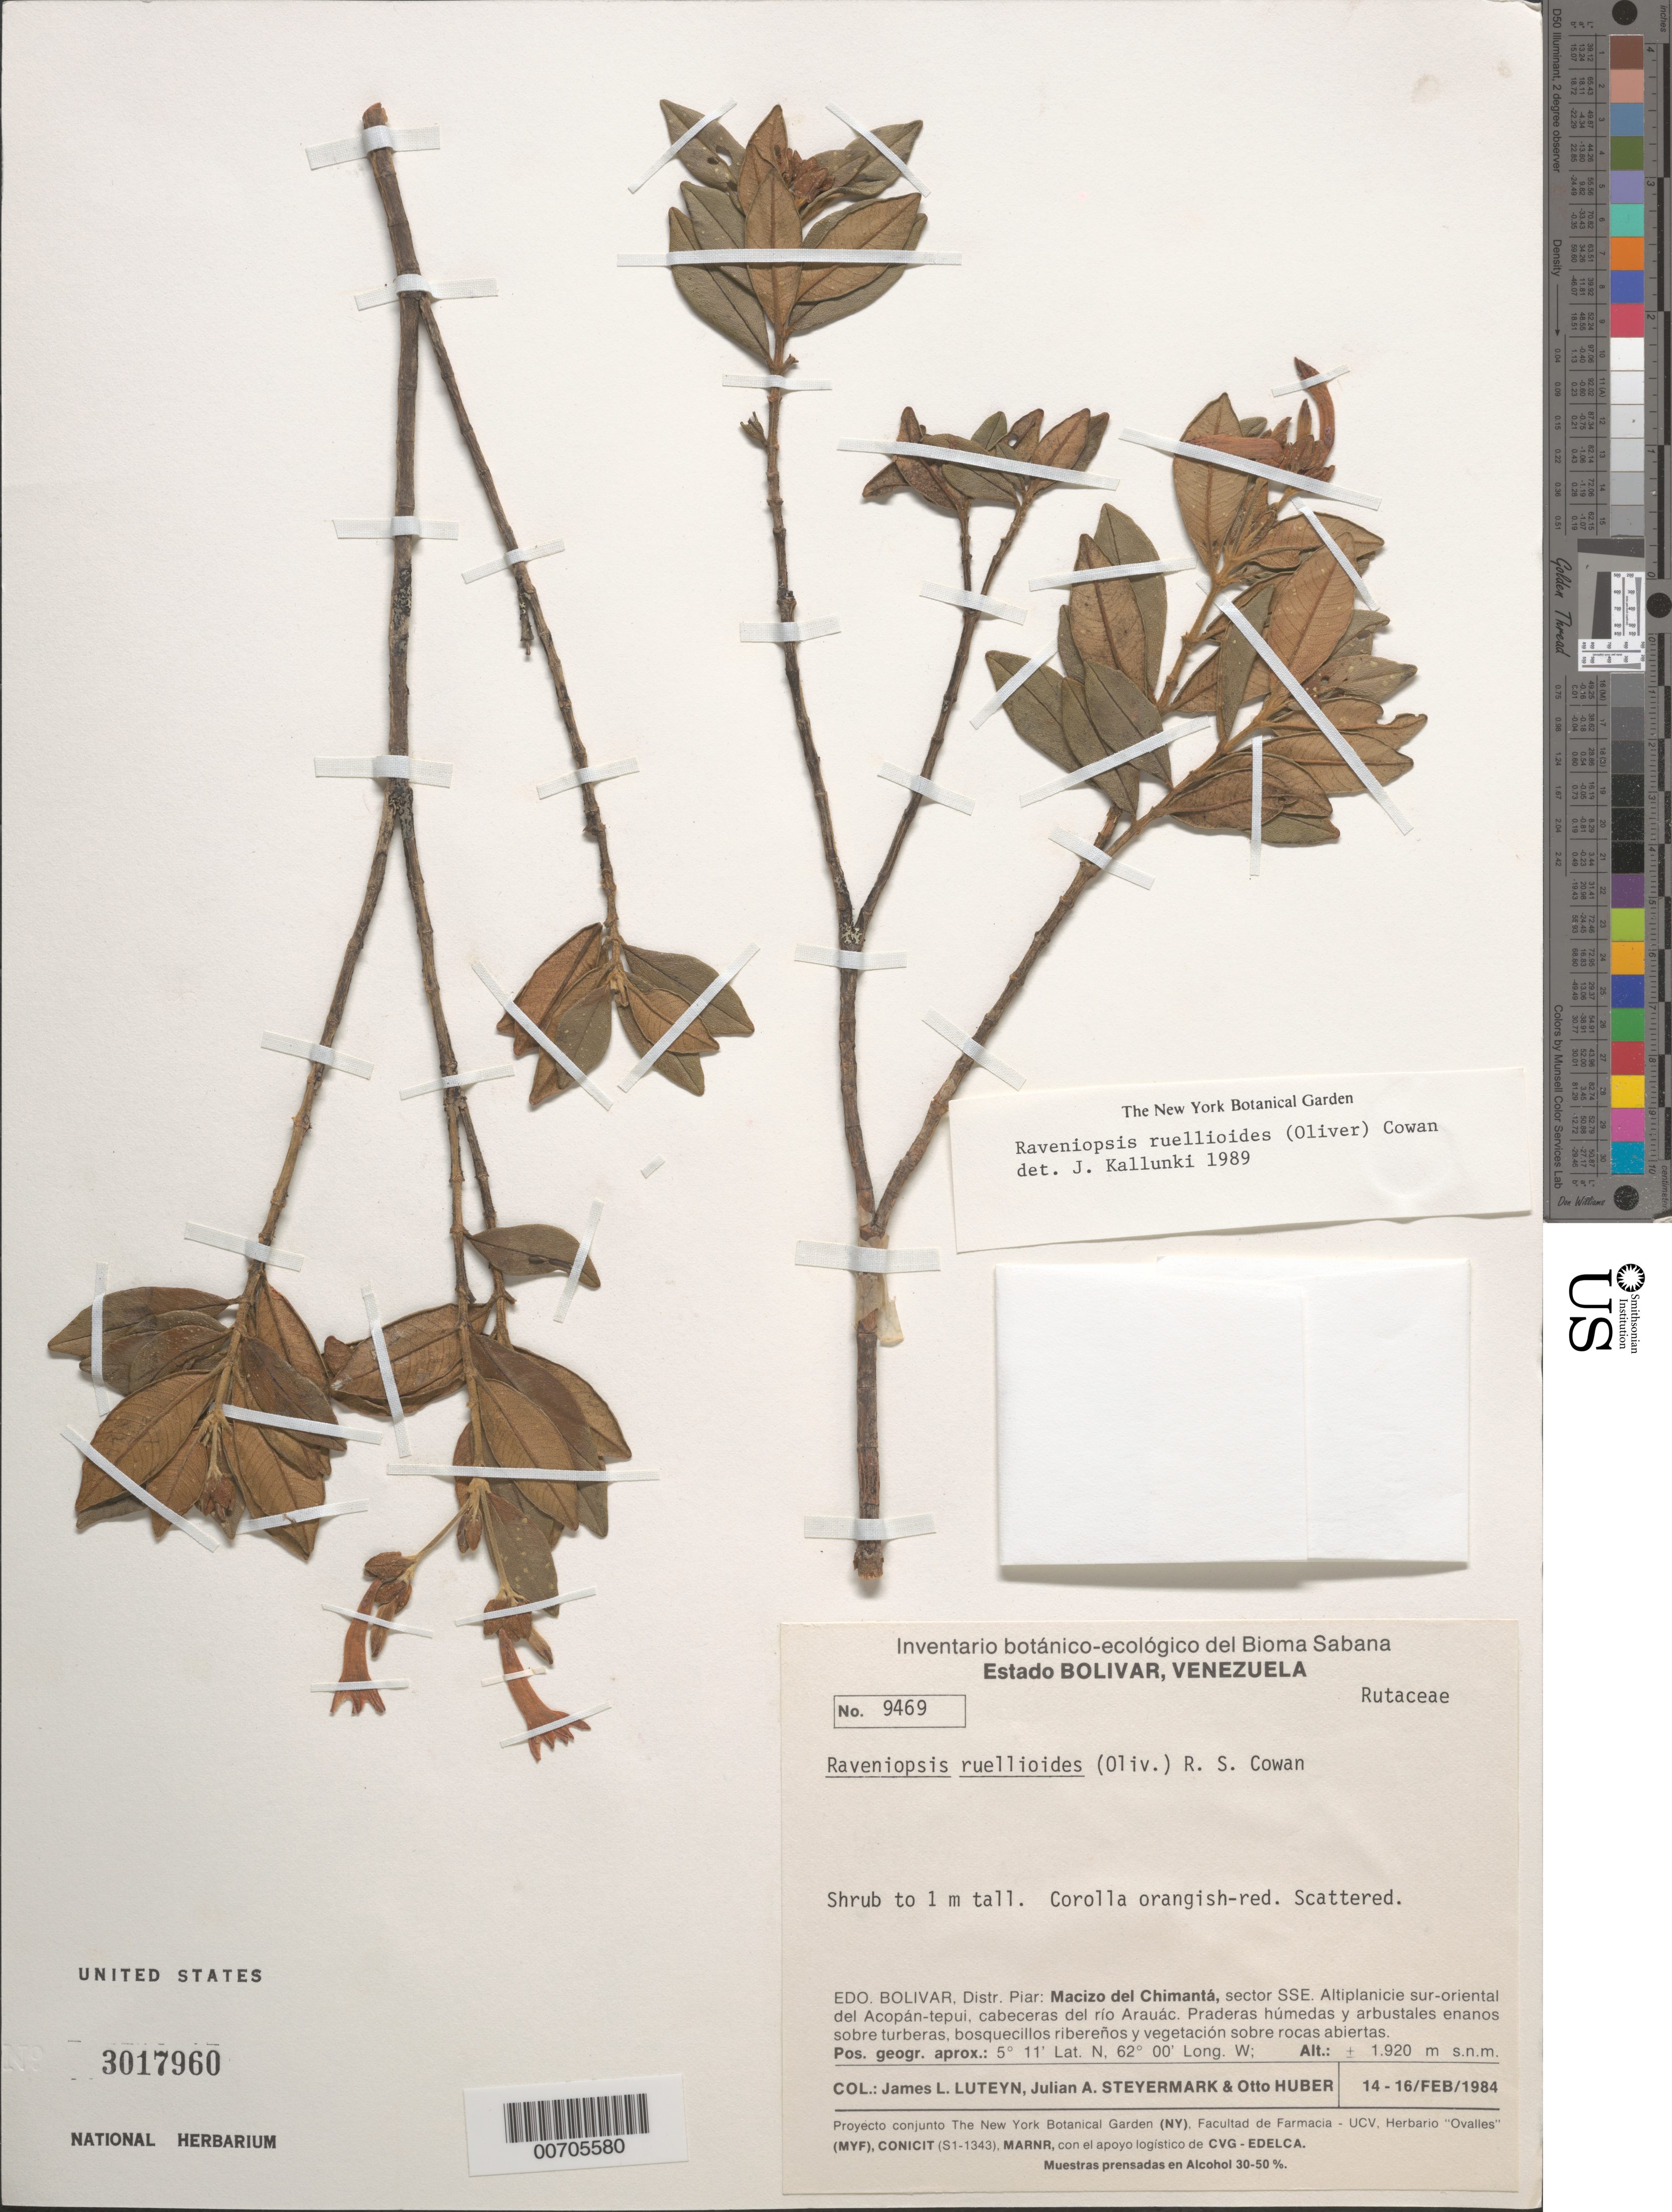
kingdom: Plantae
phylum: Tracheophyta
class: Magnoliopsida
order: Sapindales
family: Rutaceae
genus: Raveniopsis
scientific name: Raveniopsis ruellioides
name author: (Oliv.) R.S. Cowan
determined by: Kallunki, Jacquelyn A.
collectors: J. L. Luteyn, J. Steyermark & O. Huber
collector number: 9569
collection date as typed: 14-Feb-84 to 16-Feb-84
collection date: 1984-02-14/1984-02-16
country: Venezuela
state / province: Bolívar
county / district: Piar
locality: Macizo del Chimantá, sector SSE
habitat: Along stream edges in waterlogged soil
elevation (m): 1920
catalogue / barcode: US 3017960